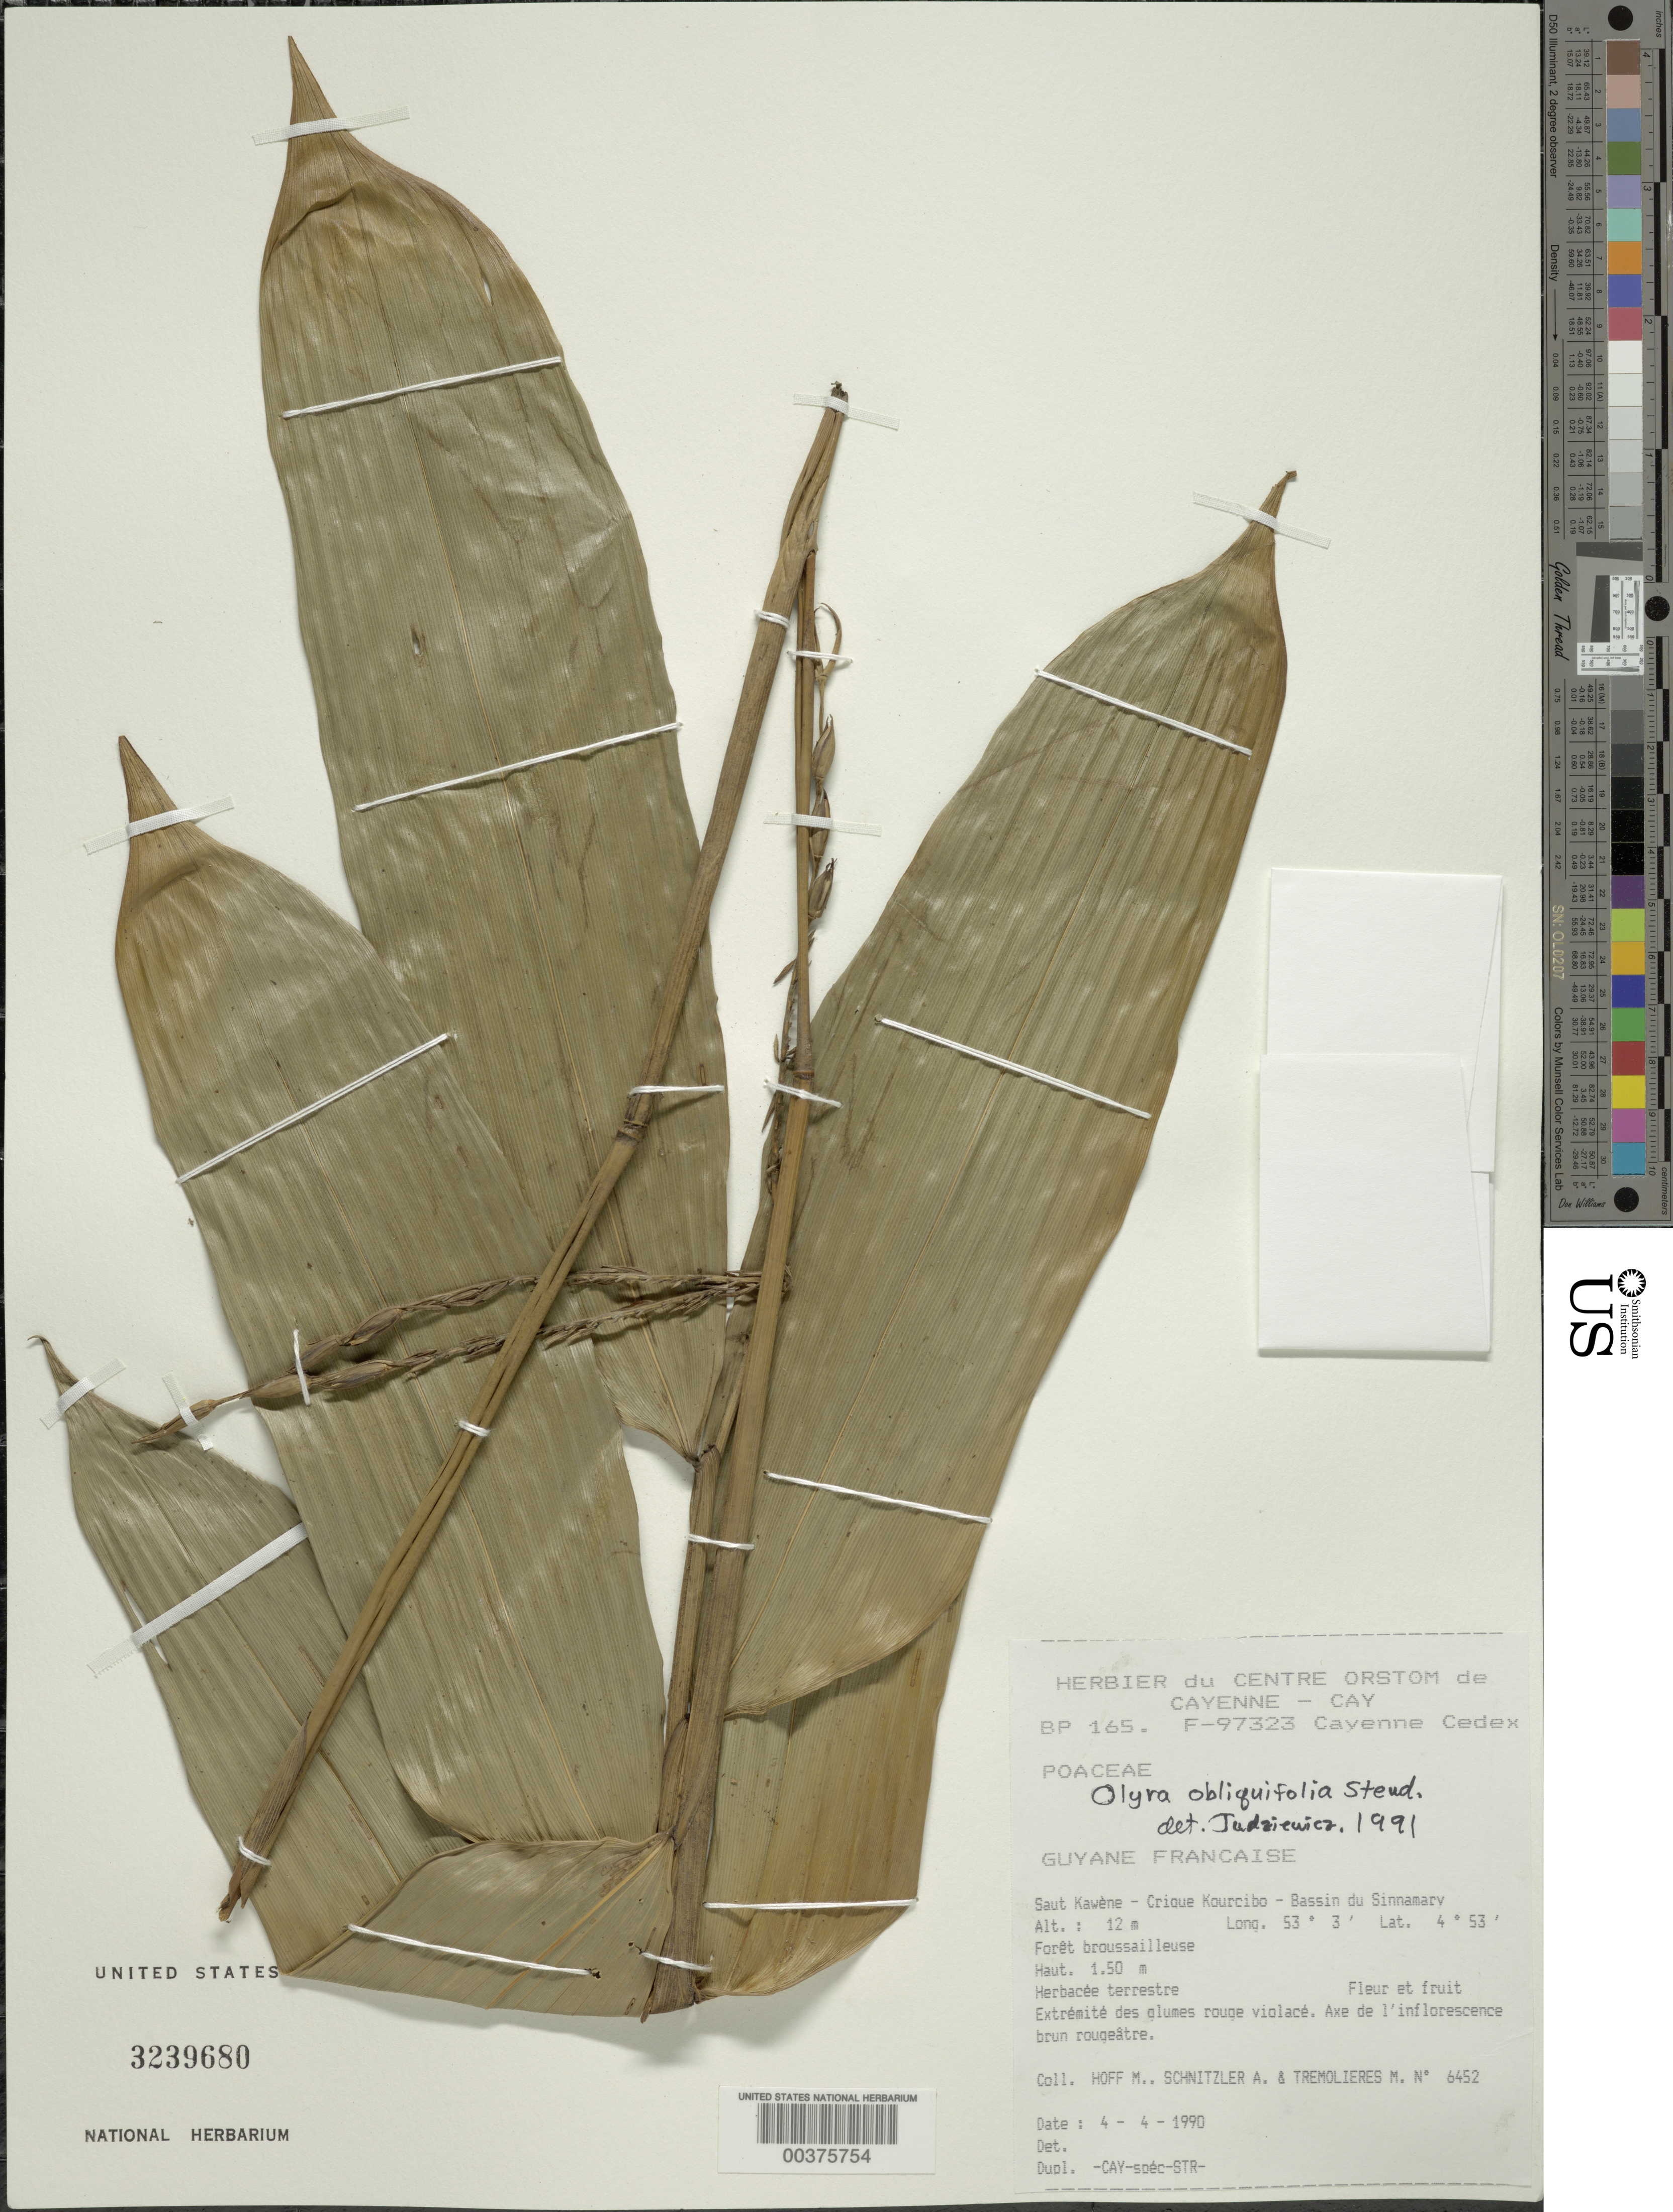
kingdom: Plantae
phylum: Tracheophyta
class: Liliopsida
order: Poales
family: Poaceae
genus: Olyra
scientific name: Olyra obliquifolia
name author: Steud.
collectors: M. Hoff, A. Schnitzler & N. Tremolieres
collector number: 6352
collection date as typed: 04 Apr 1990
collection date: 1990-04-04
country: French Guiana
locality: Saut kawene-crique kourcibo-basin du sinnamary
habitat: Foret broussailleuse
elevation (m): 12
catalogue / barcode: US 3239680